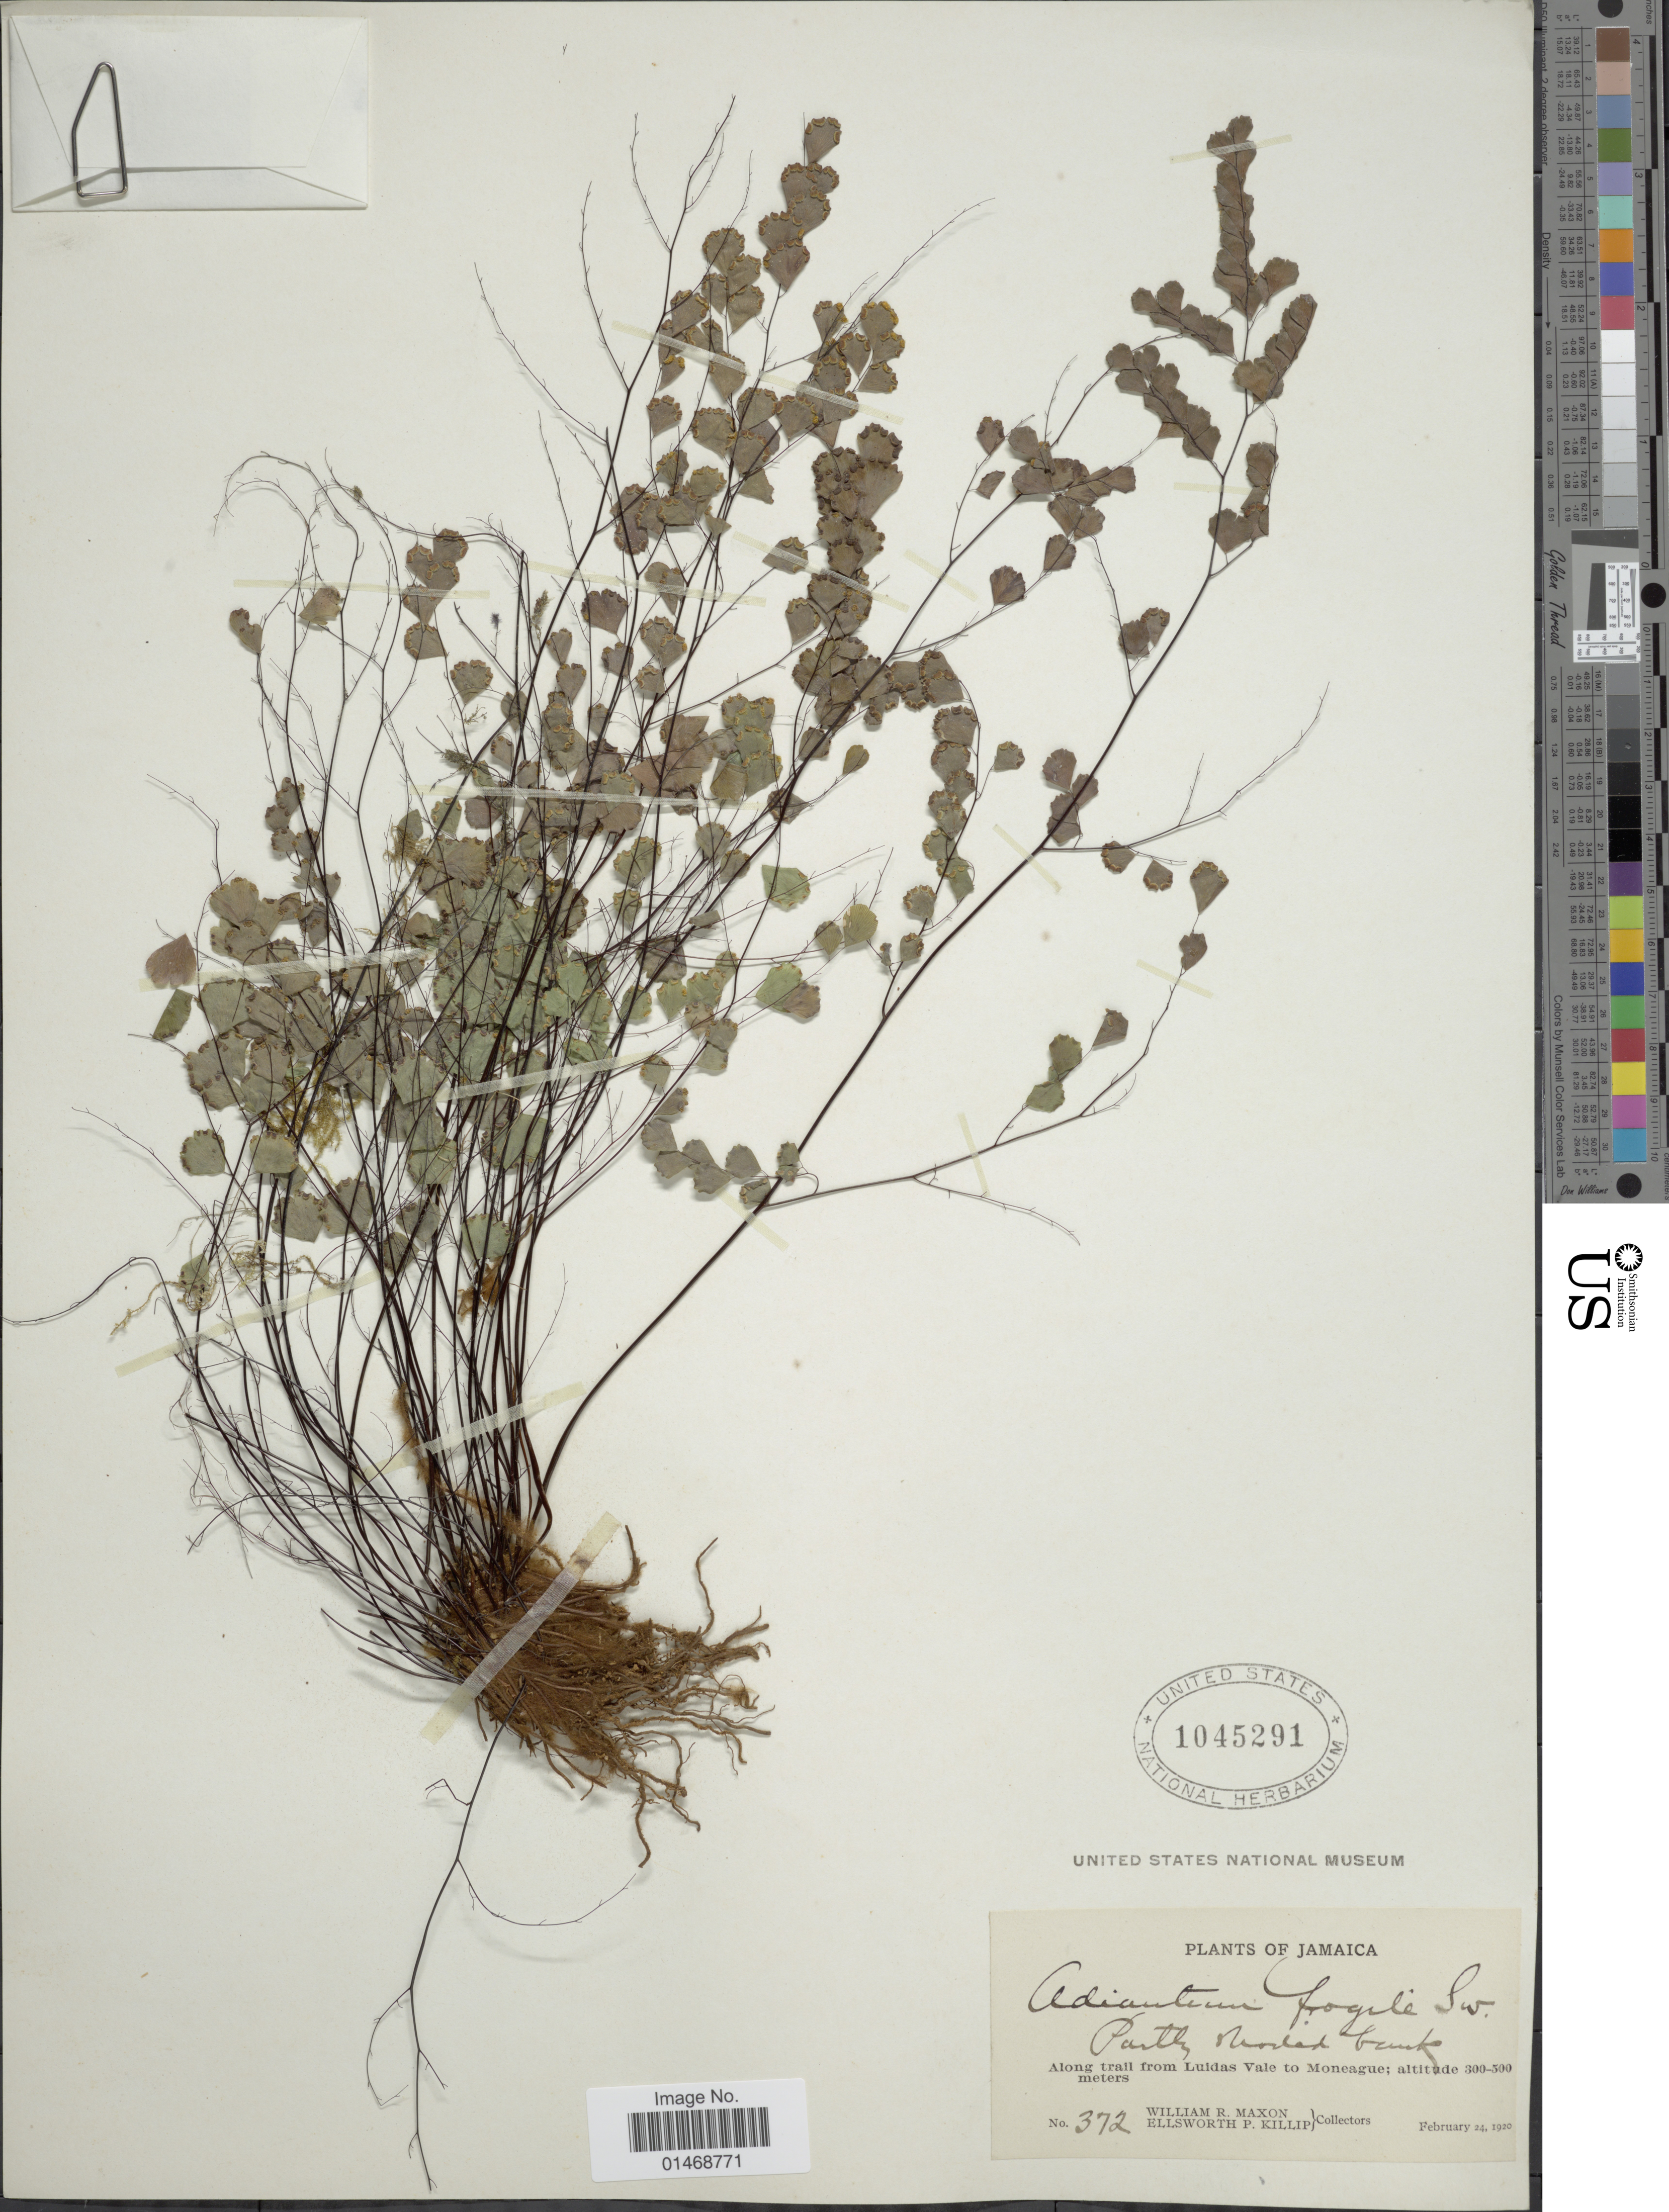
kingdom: Plantae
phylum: Tracheophyta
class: Polypodiopsida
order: Polypodiales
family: Pteridaceae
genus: Adiantum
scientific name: Adiantum fragile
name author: Sw.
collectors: W. R. Maxon & E. P. Killip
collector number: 372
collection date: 1920-02-24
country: Jamaica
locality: Along trail from Luidas Vale to Moneague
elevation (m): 300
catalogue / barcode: US 1045291